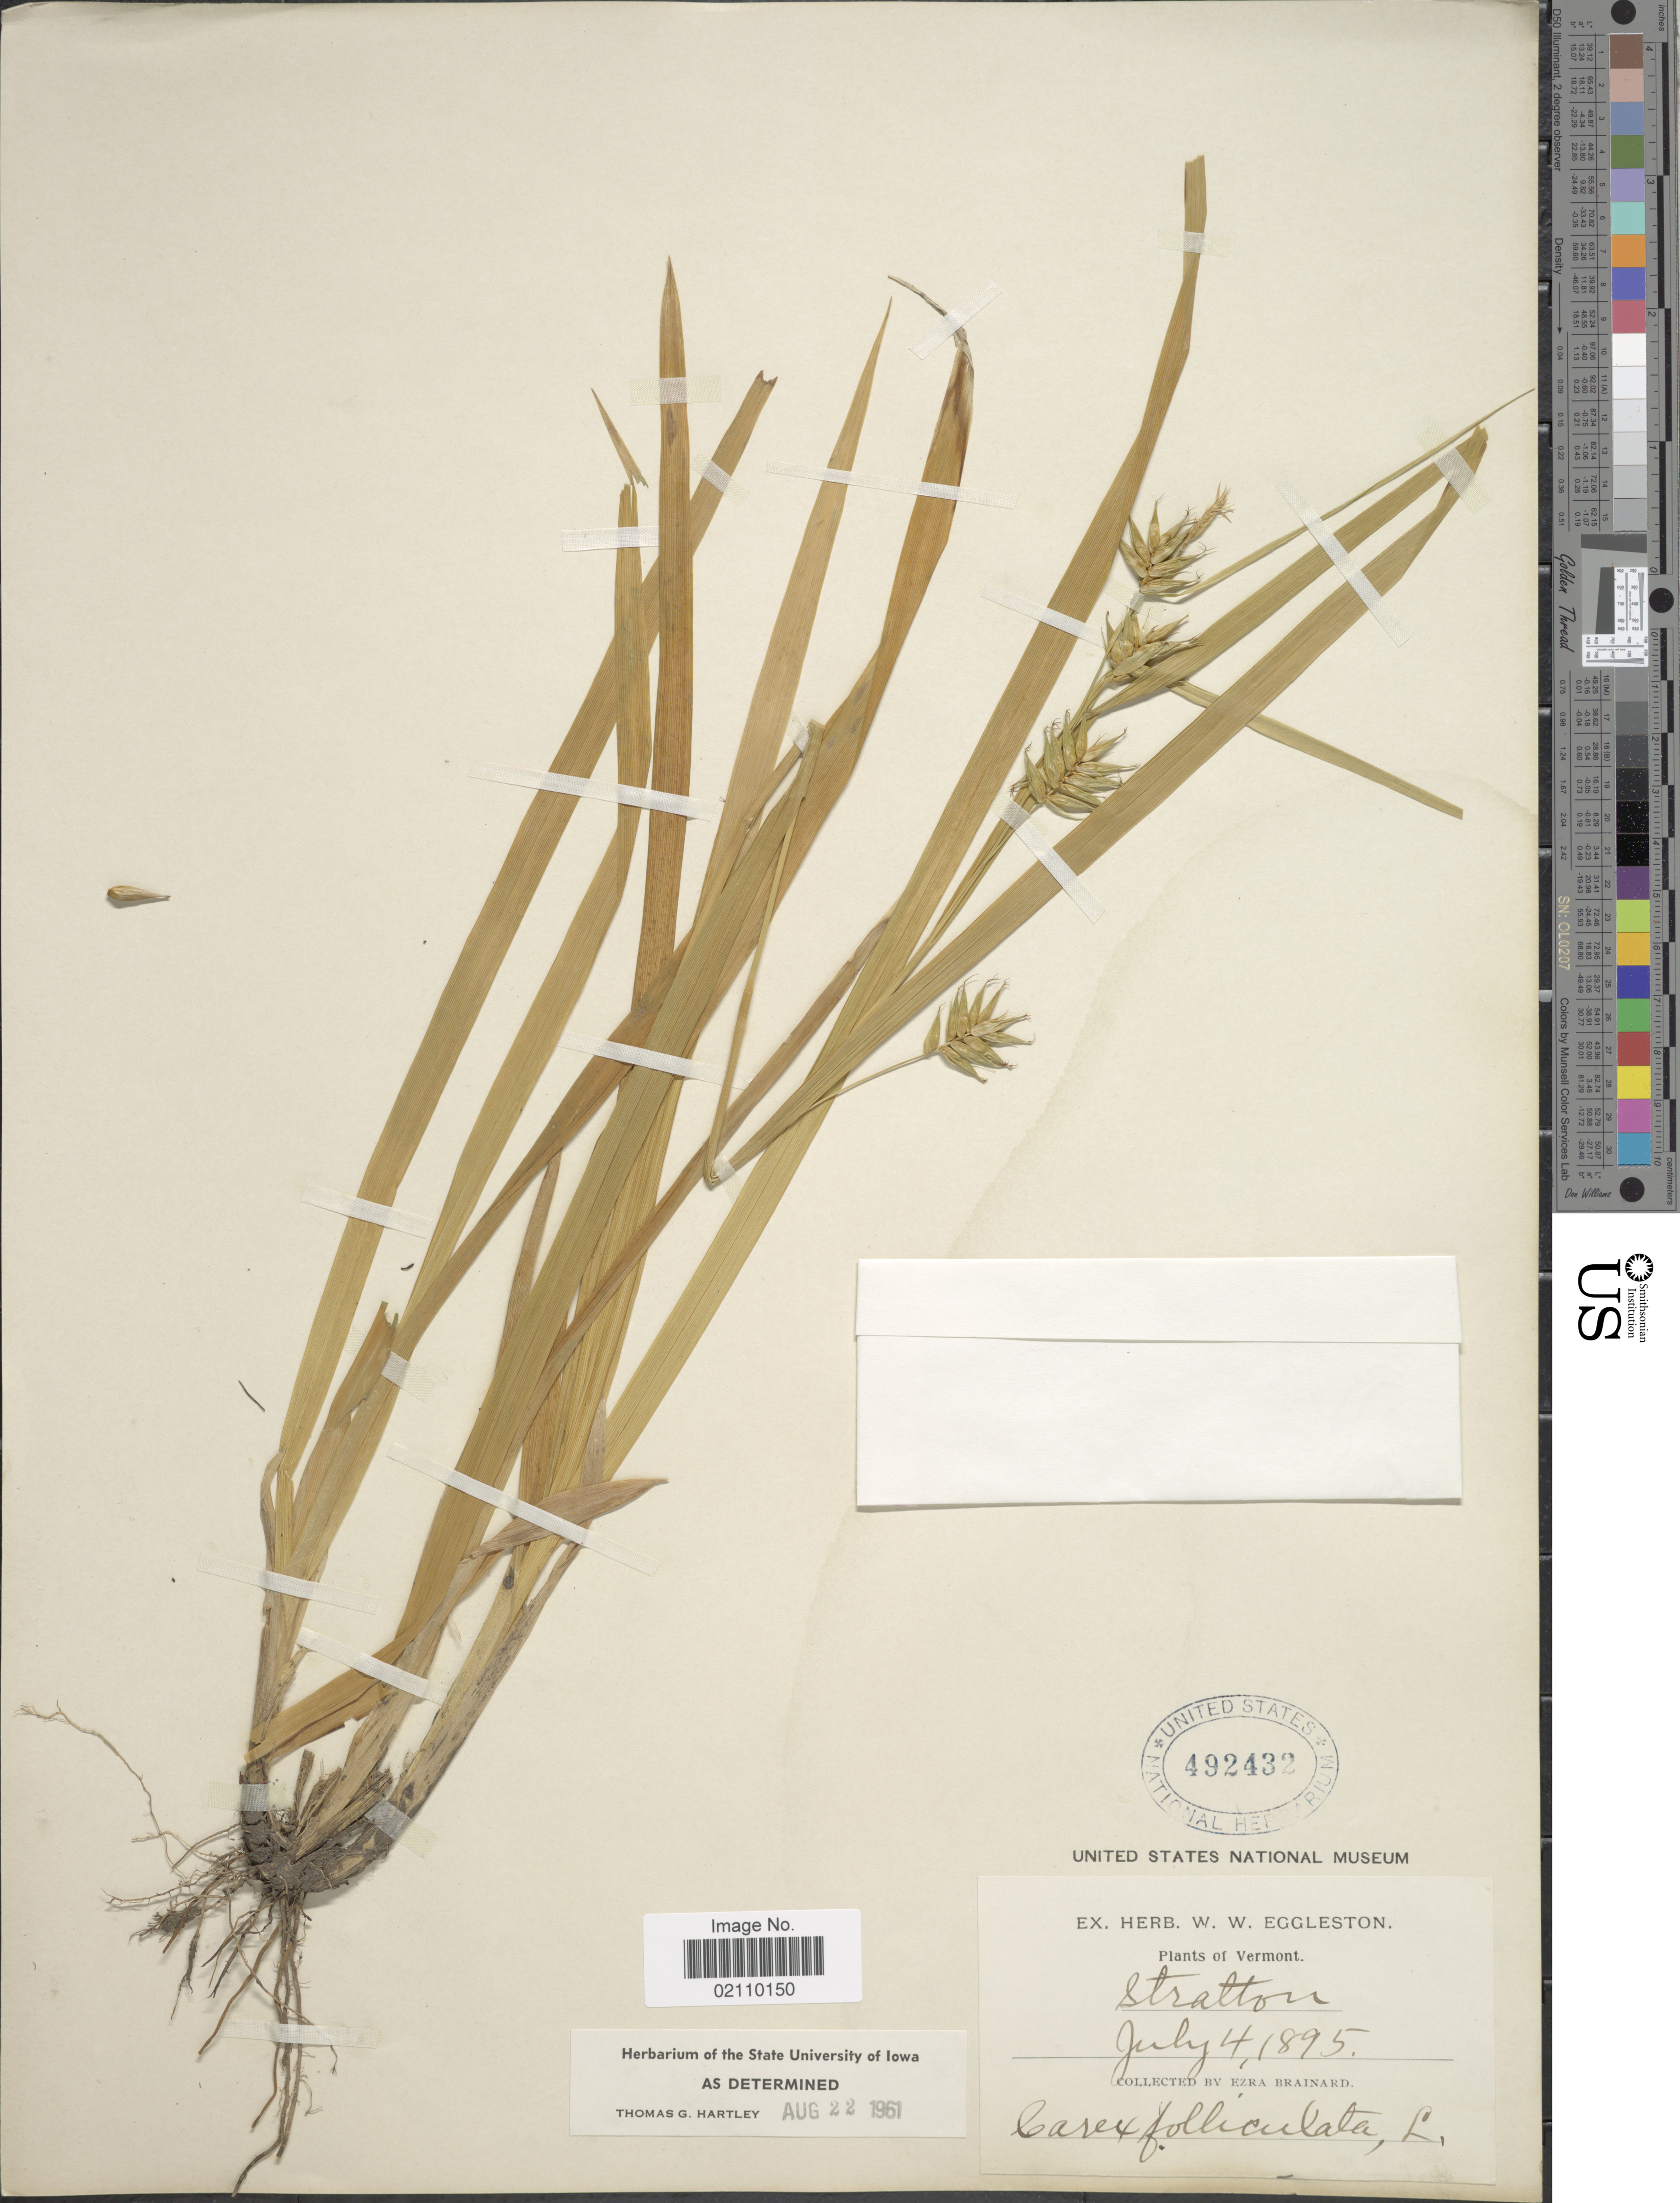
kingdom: Plantae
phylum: Tracheophyta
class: Liliopsida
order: Poales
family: Cyperaceae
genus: Carex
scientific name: Carex folliculata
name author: L.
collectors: E. Brainard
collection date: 1895-07-04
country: United States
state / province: Vermont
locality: Stratton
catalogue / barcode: US 492432